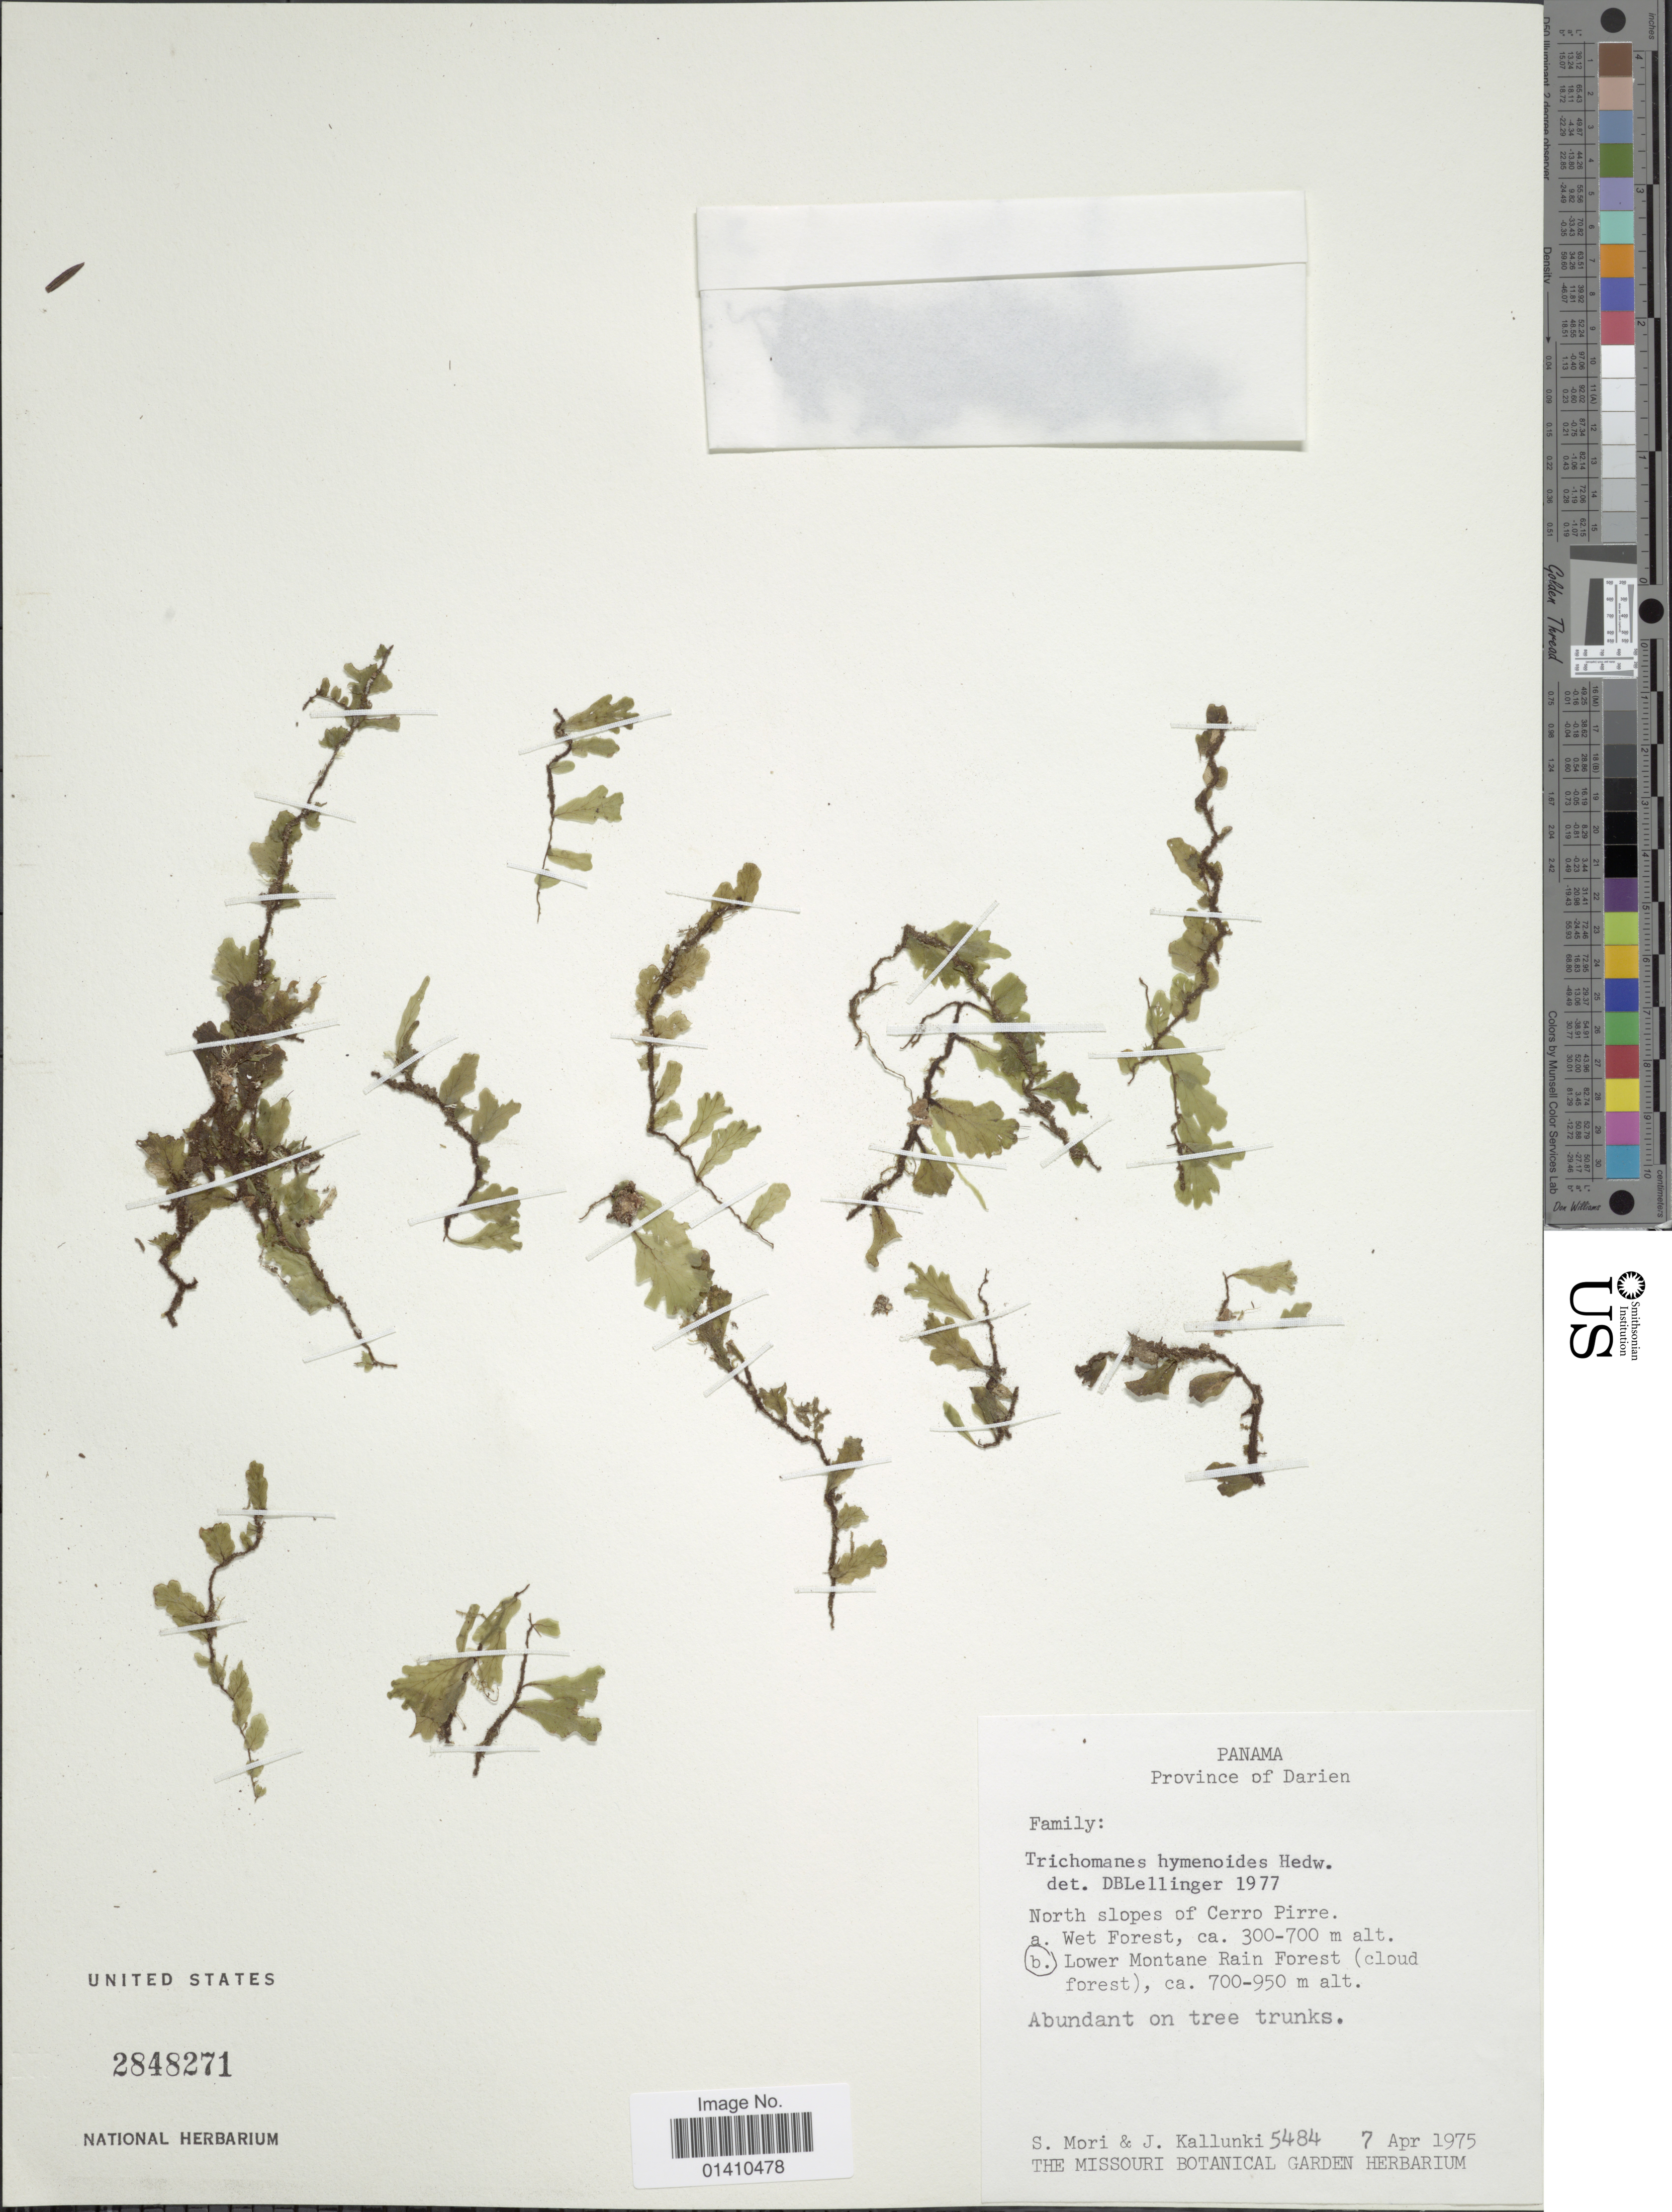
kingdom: Plantae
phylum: Tracheophyta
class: Polypodiopsida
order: Hymenophyllales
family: Hymenophyllaceae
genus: Didymoglossum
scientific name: Didymoglossum hymenoides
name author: (Hedw.) Copel.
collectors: S. Mori & J. Kallunki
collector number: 5484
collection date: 1975-04-07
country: Panama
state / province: Darién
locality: NOrth slopes of Cerro Pirre. Lower Mountain Rain forest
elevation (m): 700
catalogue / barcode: US 2848271